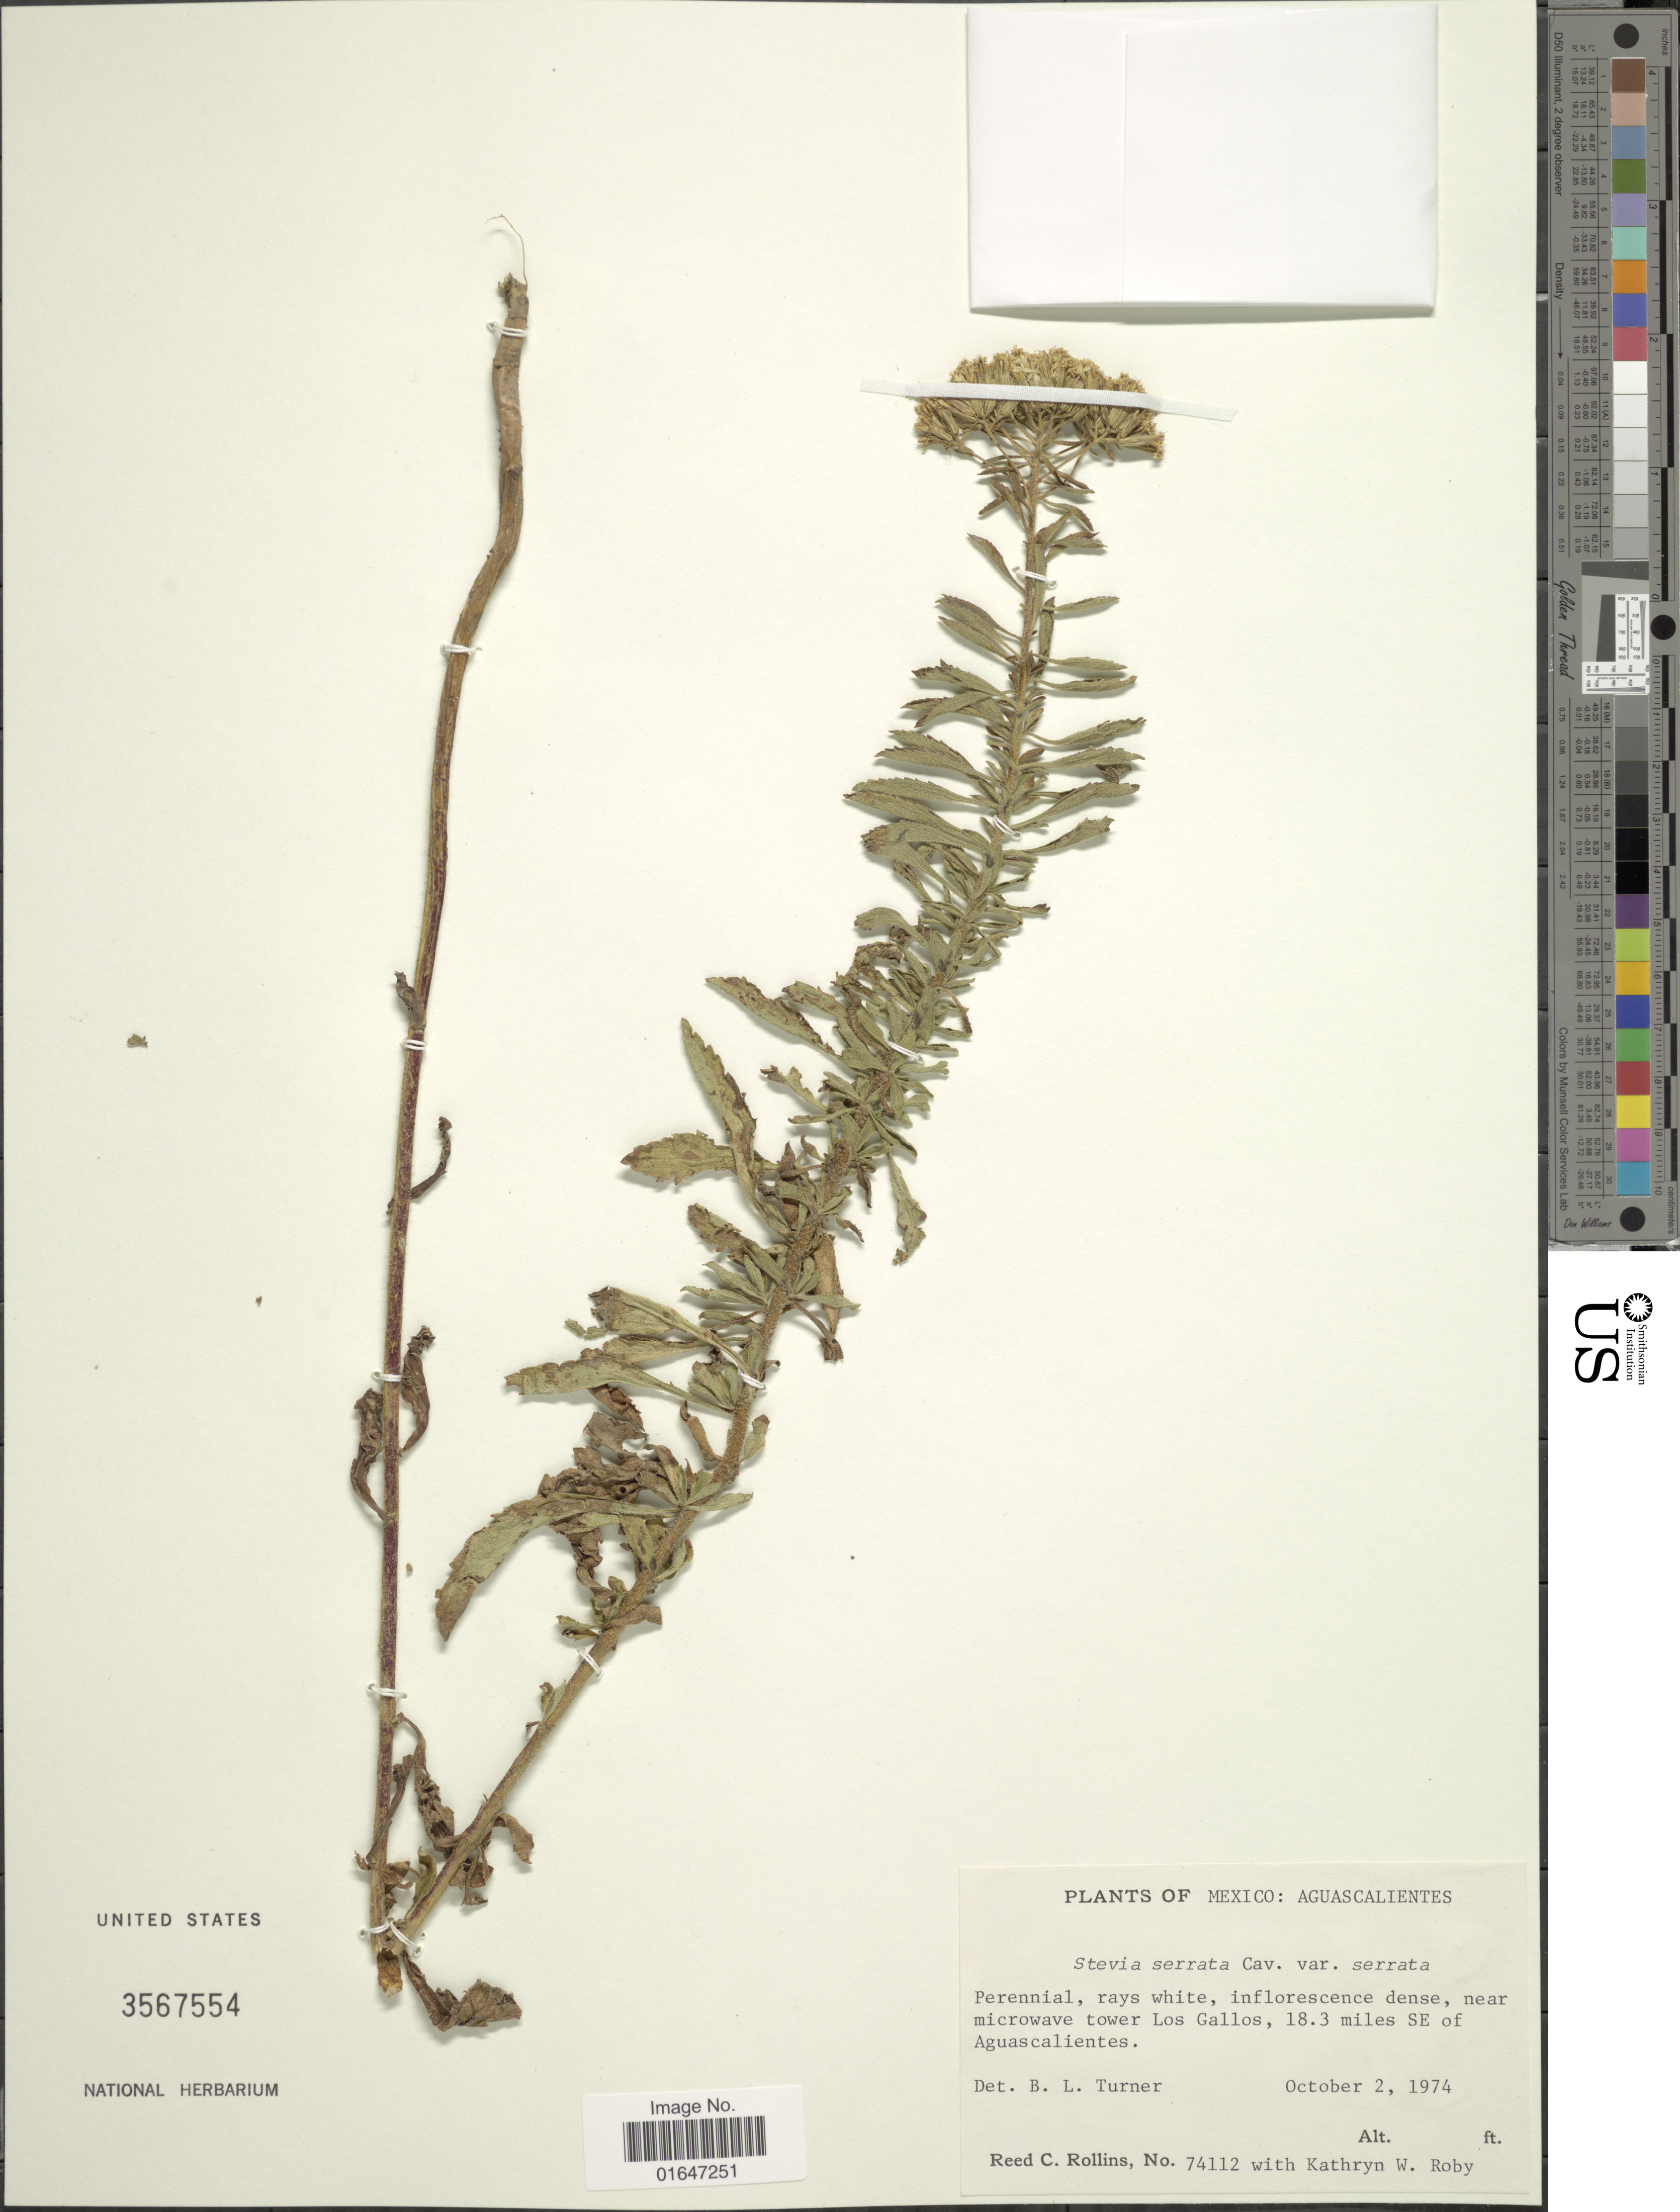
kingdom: Plantae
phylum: Tracheophyta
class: Magnoliopsida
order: Asterales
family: Asteraceae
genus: Stevia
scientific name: Stevia serrata var. arguta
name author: B.L. Rob.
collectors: R. C. Rollins & K. W. Roby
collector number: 74112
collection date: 1974-10-02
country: Mexico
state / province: Aguascalientes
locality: Near Microwave tower Los Gallos, 18.3 miles SE of Aguascalientes.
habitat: near microwave tower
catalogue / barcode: US 3567554